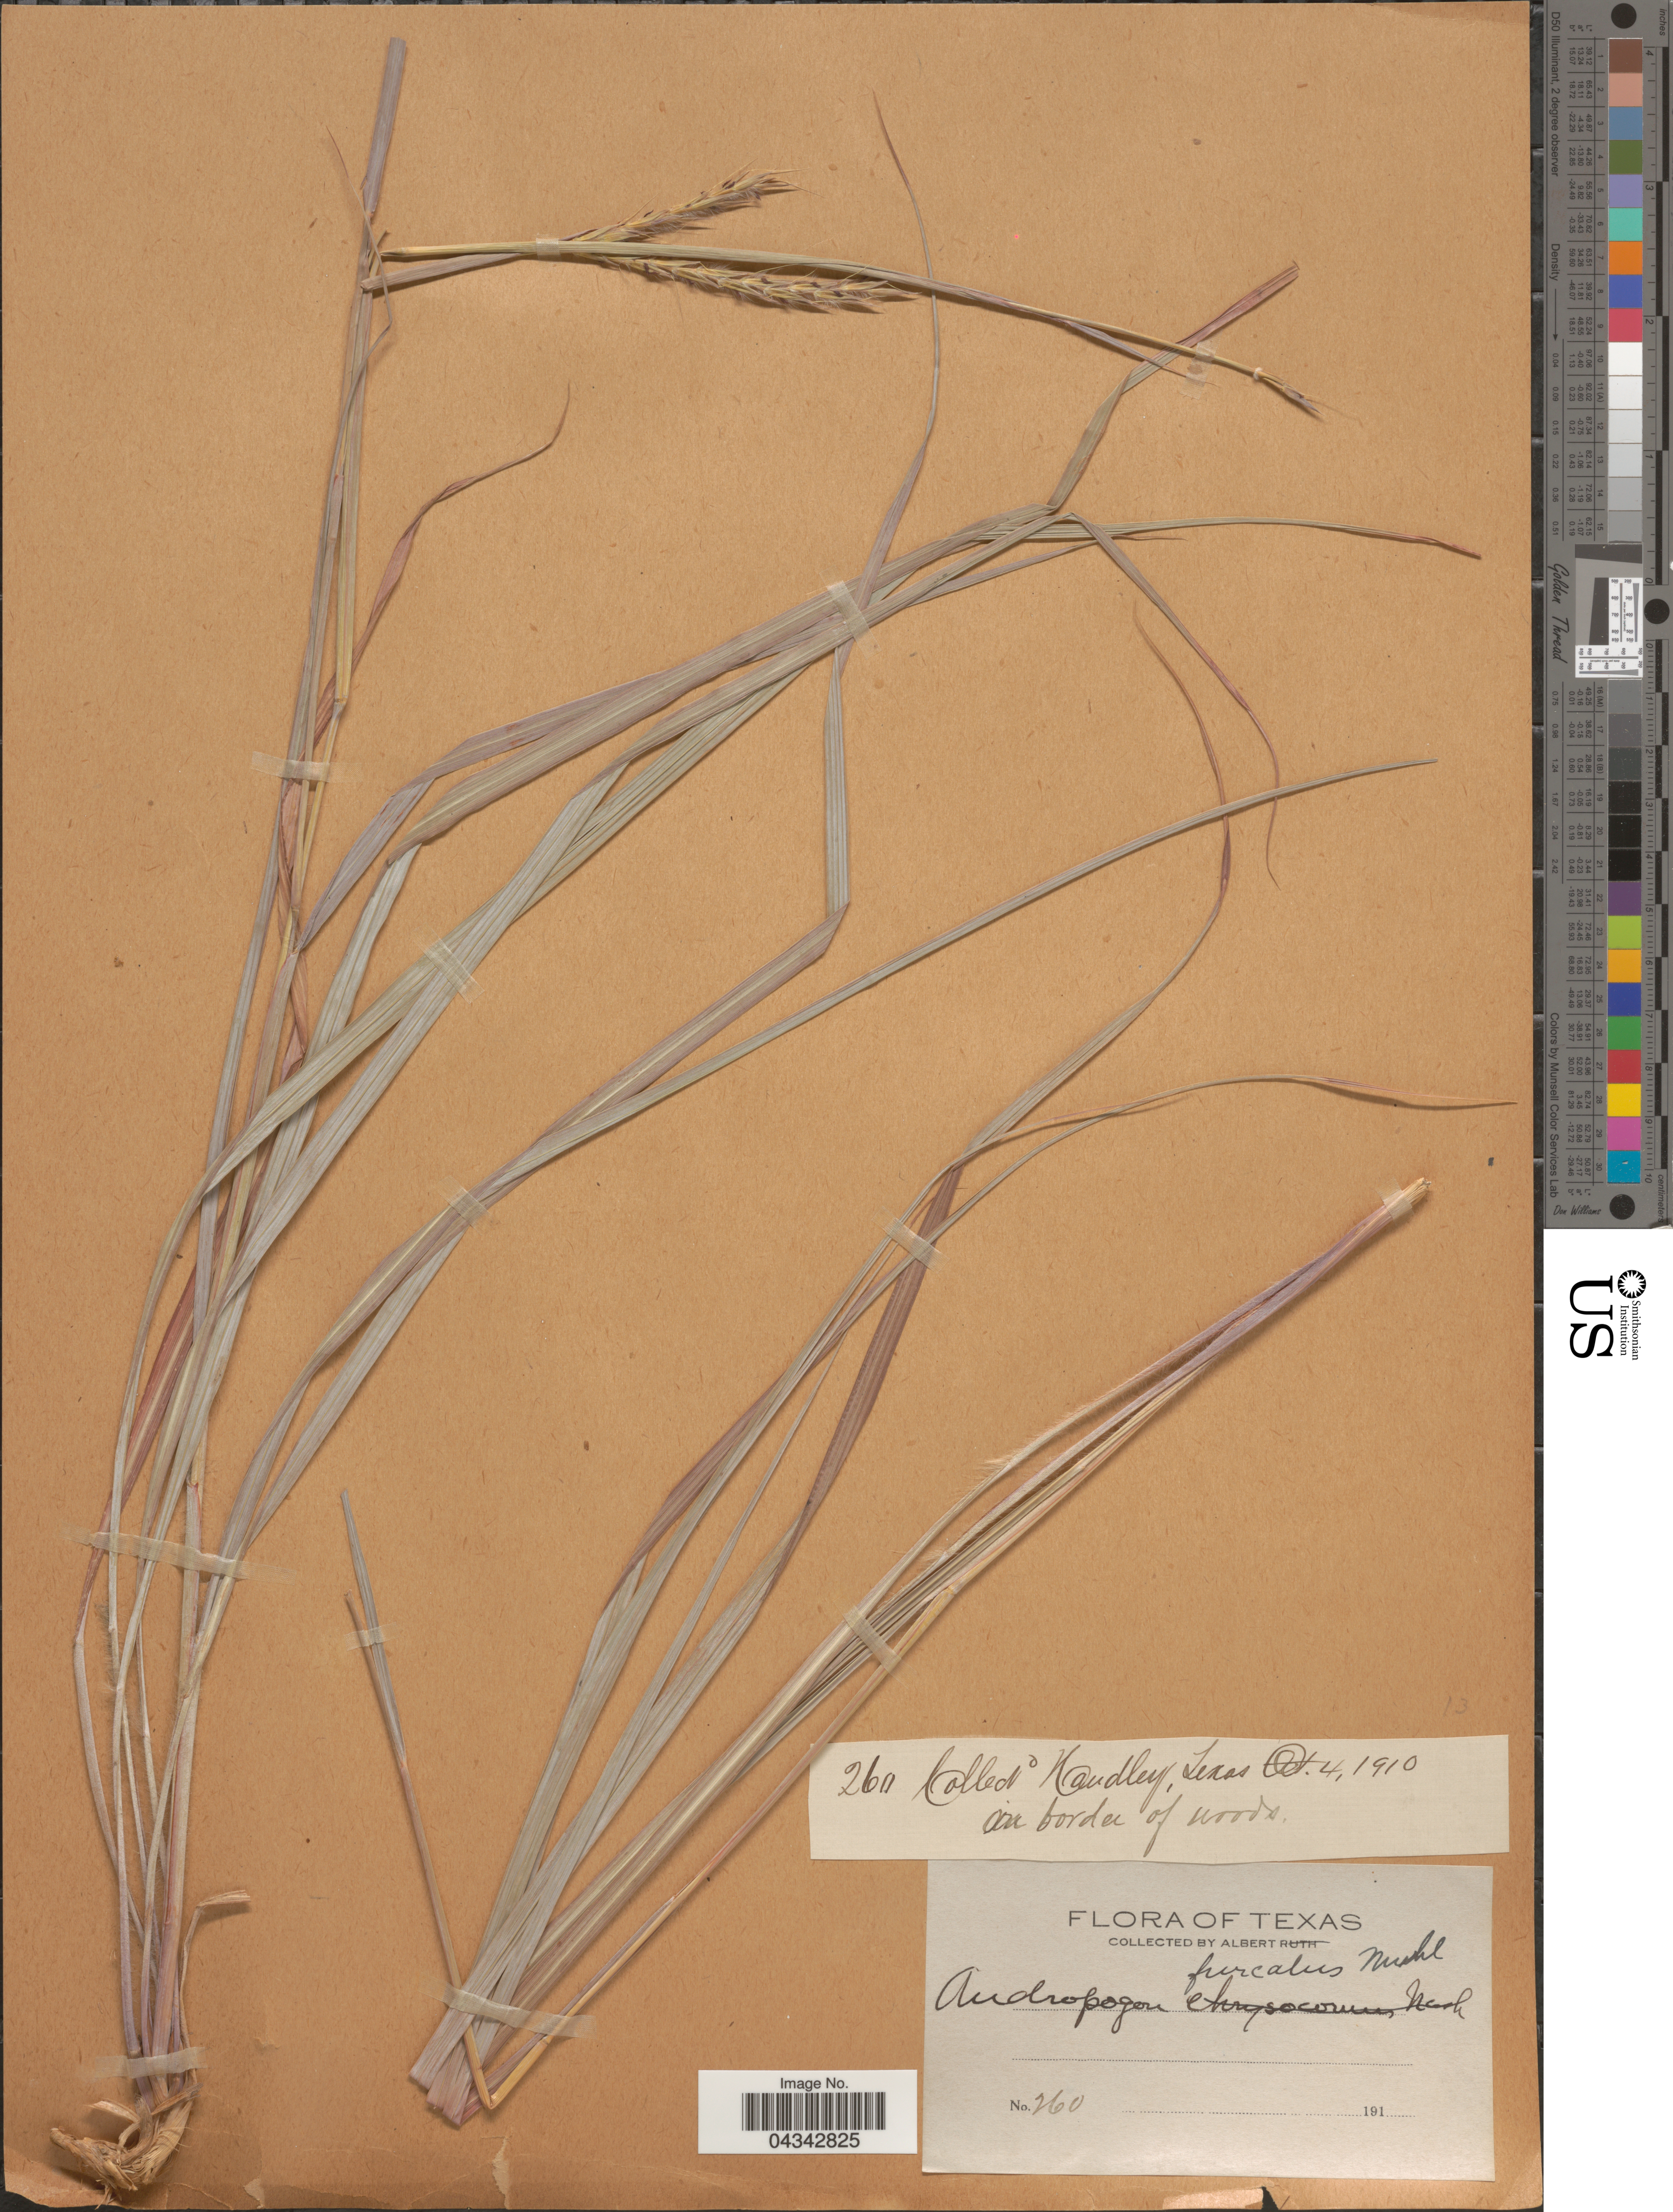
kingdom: Plantae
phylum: Tracheophyta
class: Liliopsida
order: Poales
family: Poaceae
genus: Andropogon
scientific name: Andropogon gerardii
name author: Vitman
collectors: A. Ruth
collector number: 260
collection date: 1910-10-04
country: United States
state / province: Texas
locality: Handley.